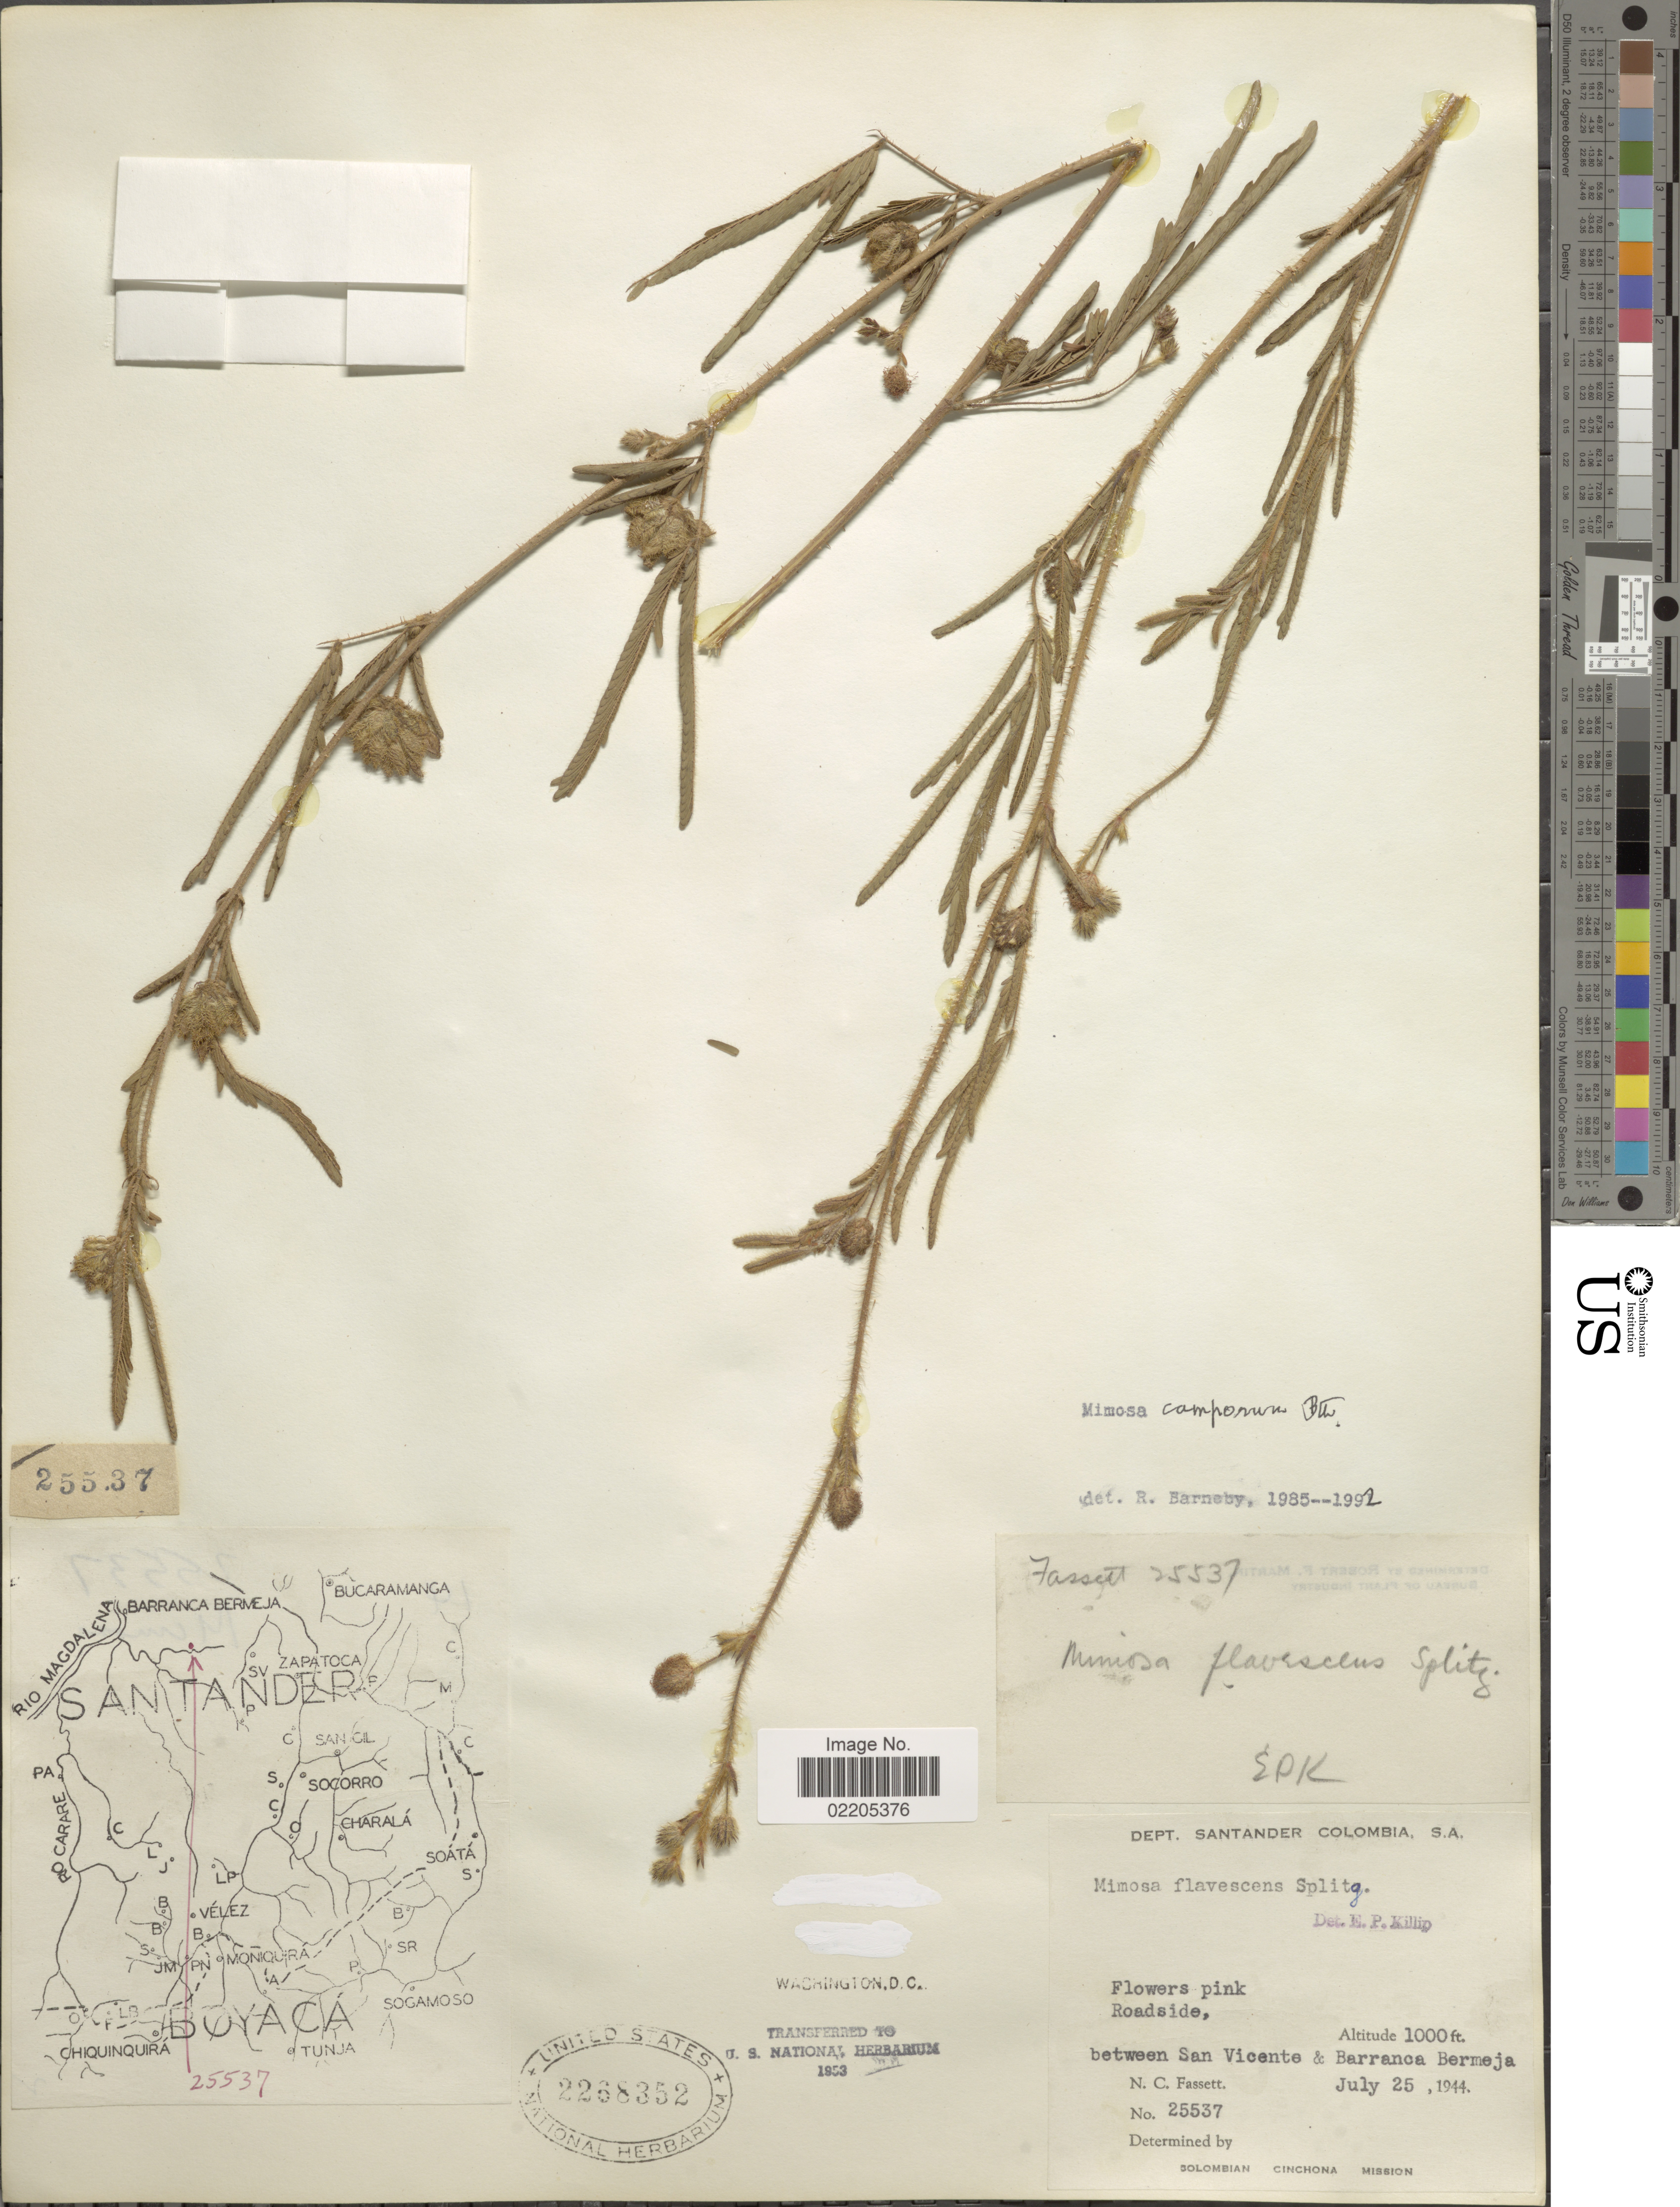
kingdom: Plantae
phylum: Tracheophyta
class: Magnoliopsida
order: Fabales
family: Fabaceae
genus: Mimosa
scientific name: Mimosa camporum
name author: Benth.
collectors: N. C. Fassett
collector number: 25537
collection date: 1944-07-25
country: Colombia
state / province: Santander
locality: S.A., roadside, between San Vicente & Barranca Bermeja.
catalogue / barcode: US 2268352